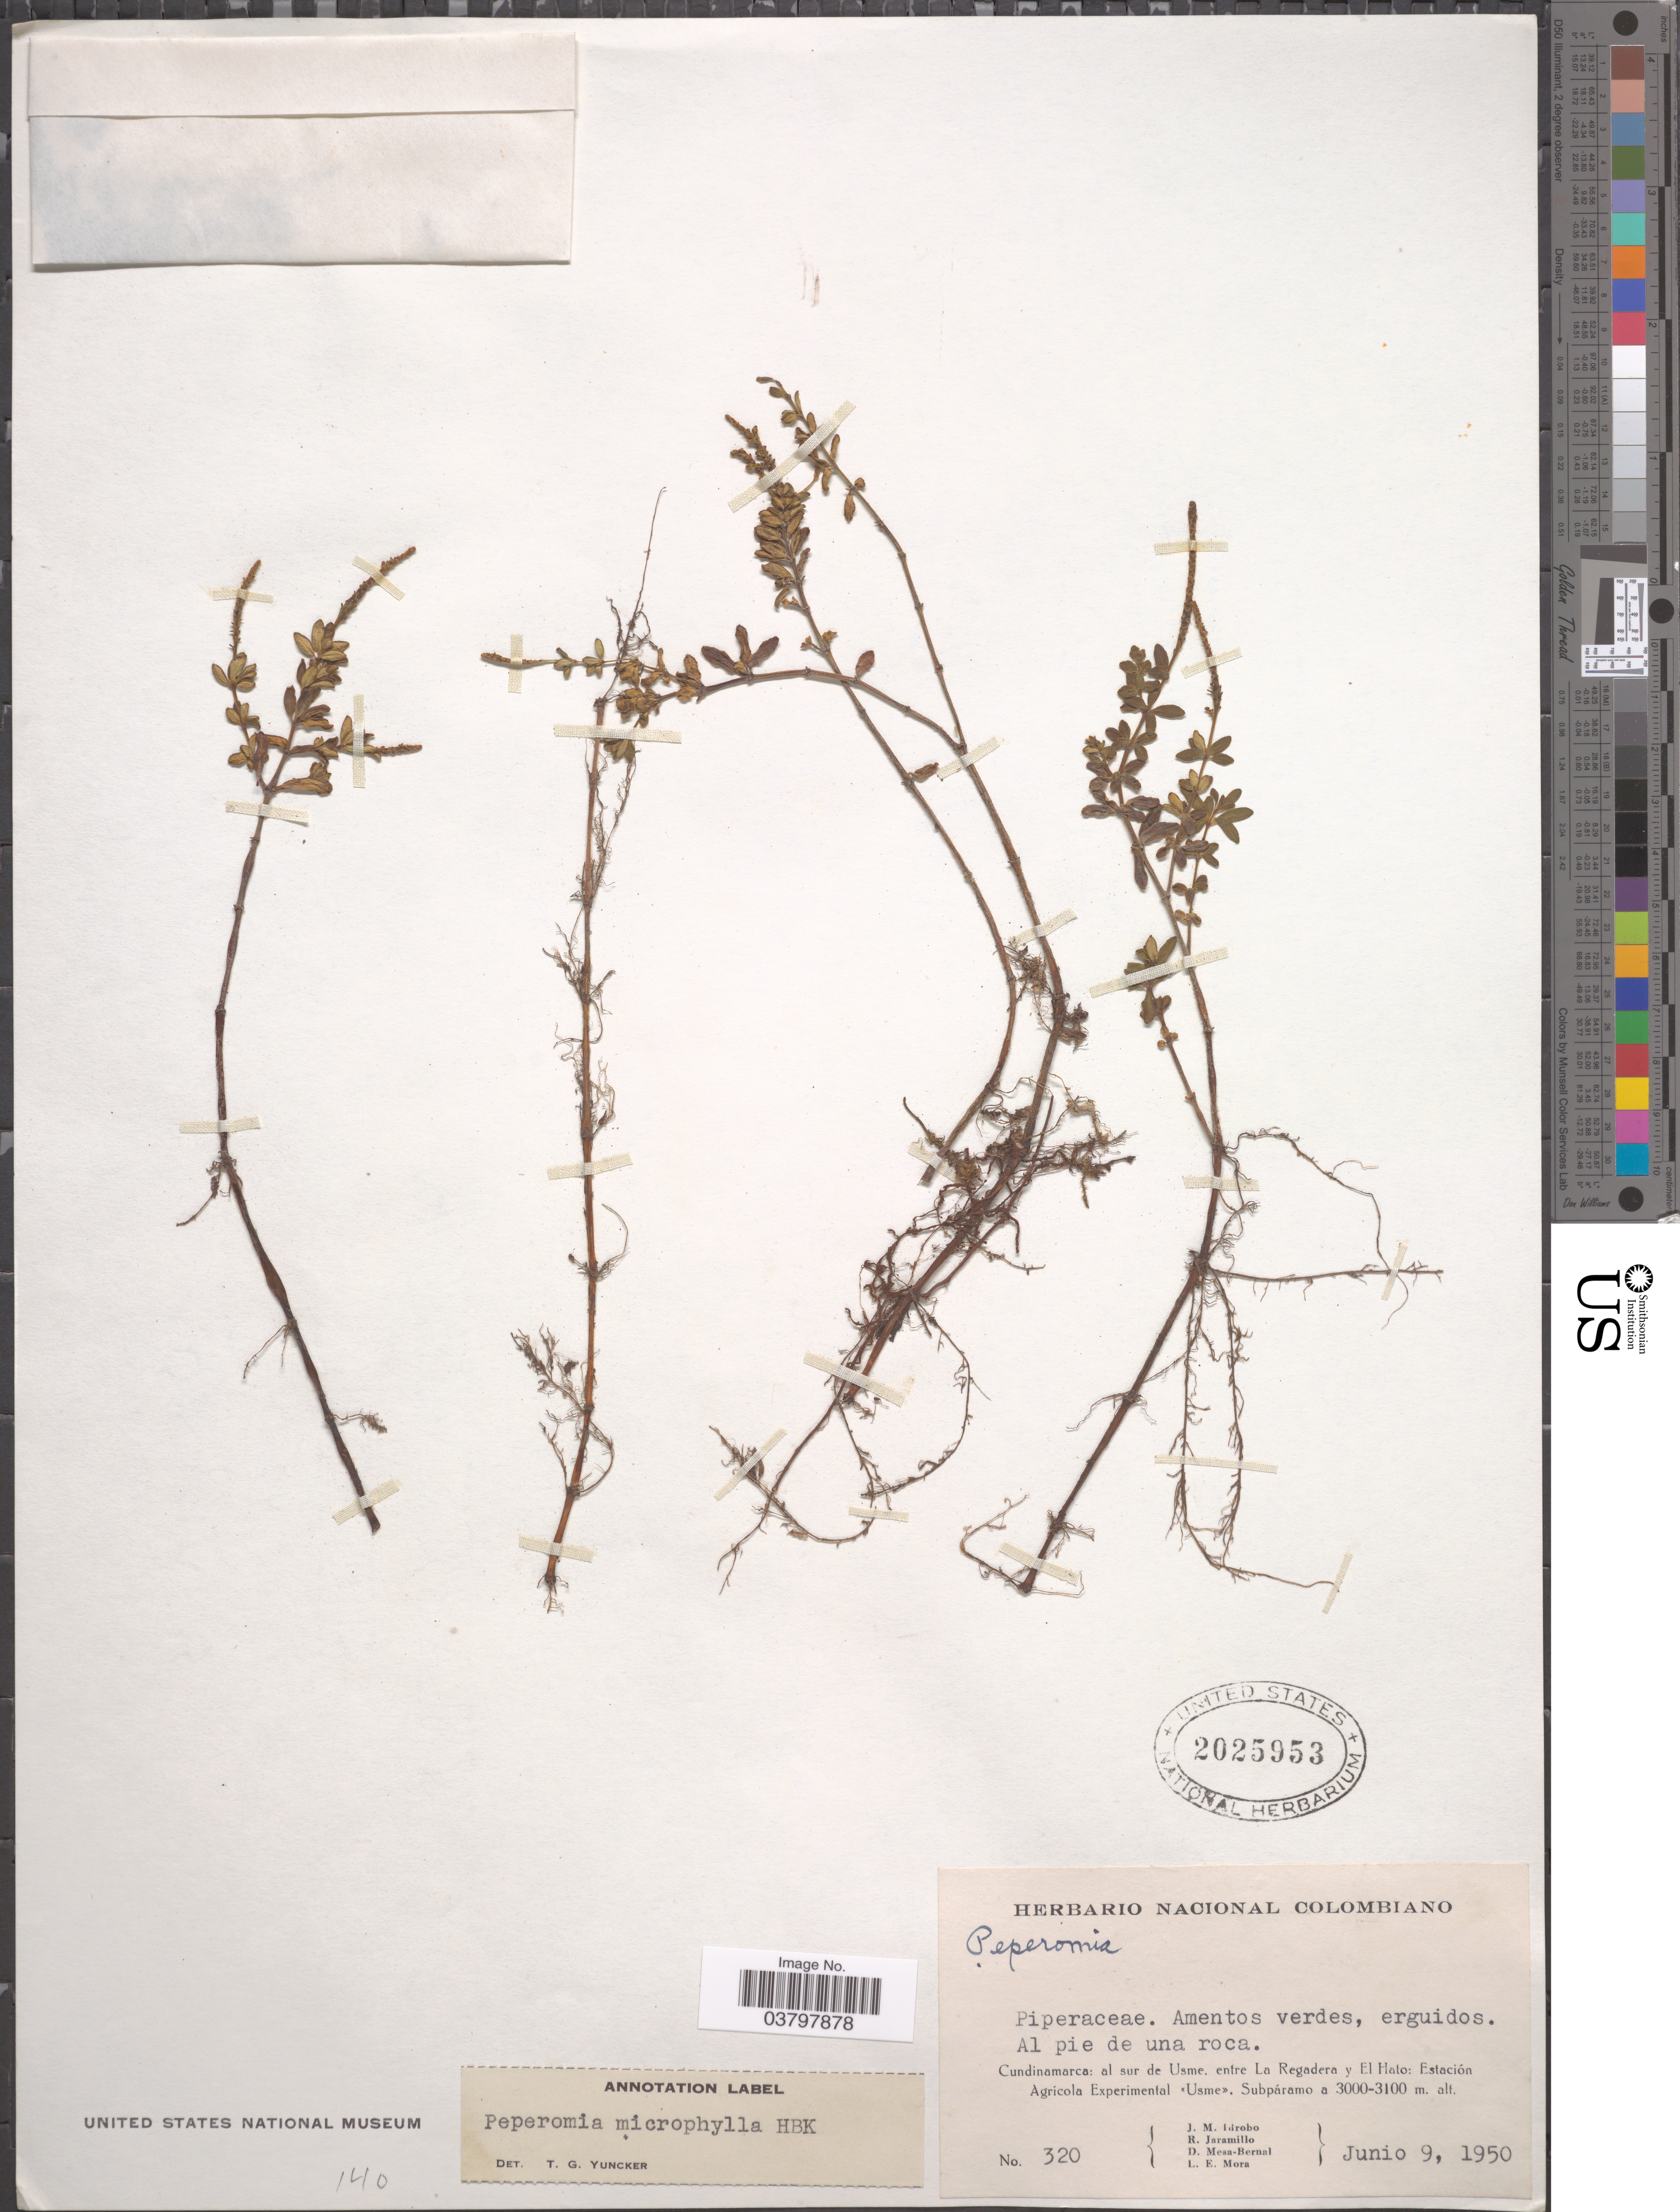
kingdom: Plantae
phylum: Tracheophyta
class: Magnoliopsida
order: Piperales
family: Piperaceae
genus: Peperomia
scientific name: Peperomia microphylla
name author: Kunth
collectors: J. M. Idrobo, R. Jaramillo, D. Mesa-Bernal & L. Mora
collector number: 320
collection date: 1950-06-09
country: Colombia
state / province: Cundinamarca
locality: Al sur de Usme, entre La Regadera y el Halo: Estación Agricola Experimental <Usme>.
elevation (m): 3000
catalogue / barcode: US 2025953